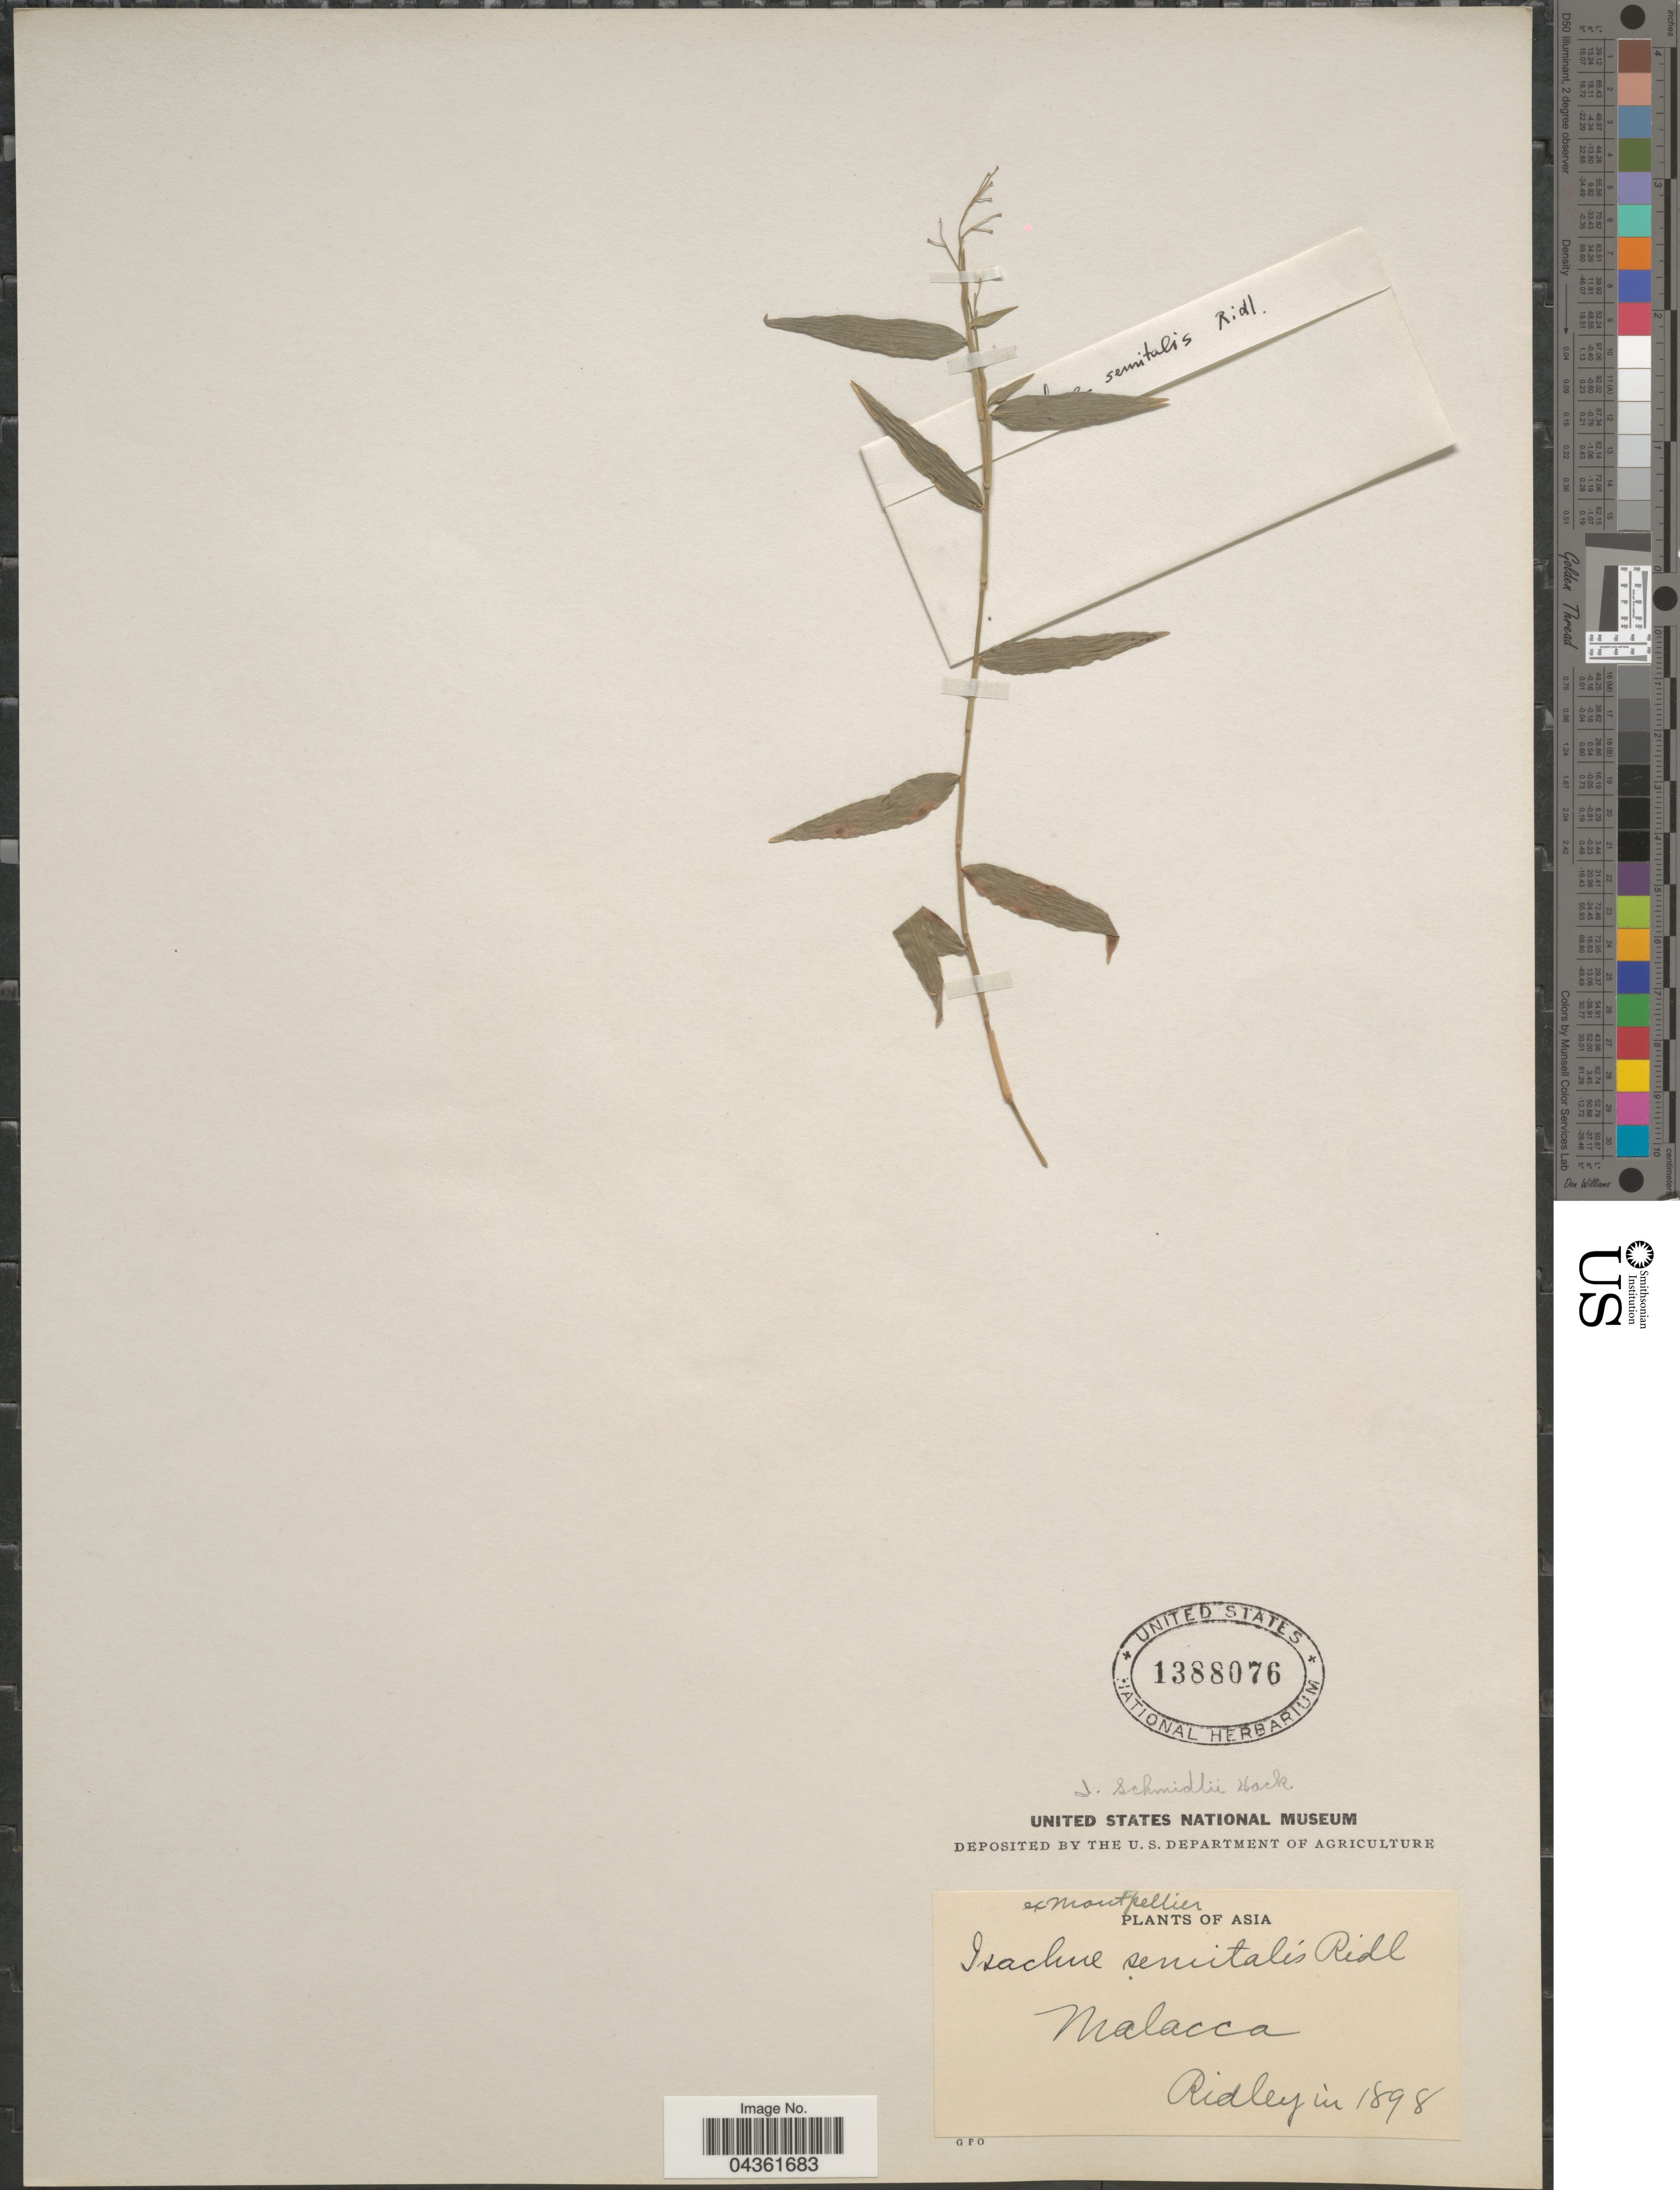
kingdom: Plantae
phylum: Tracheophyta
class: Liliopsida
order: Poales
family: Poaceae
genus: Isachne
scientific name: Isachne schmidtii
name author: Hack.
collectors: -. Ridley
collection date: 1898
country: Malaysia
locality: Malacca. Asia.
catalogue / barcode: US 1388076